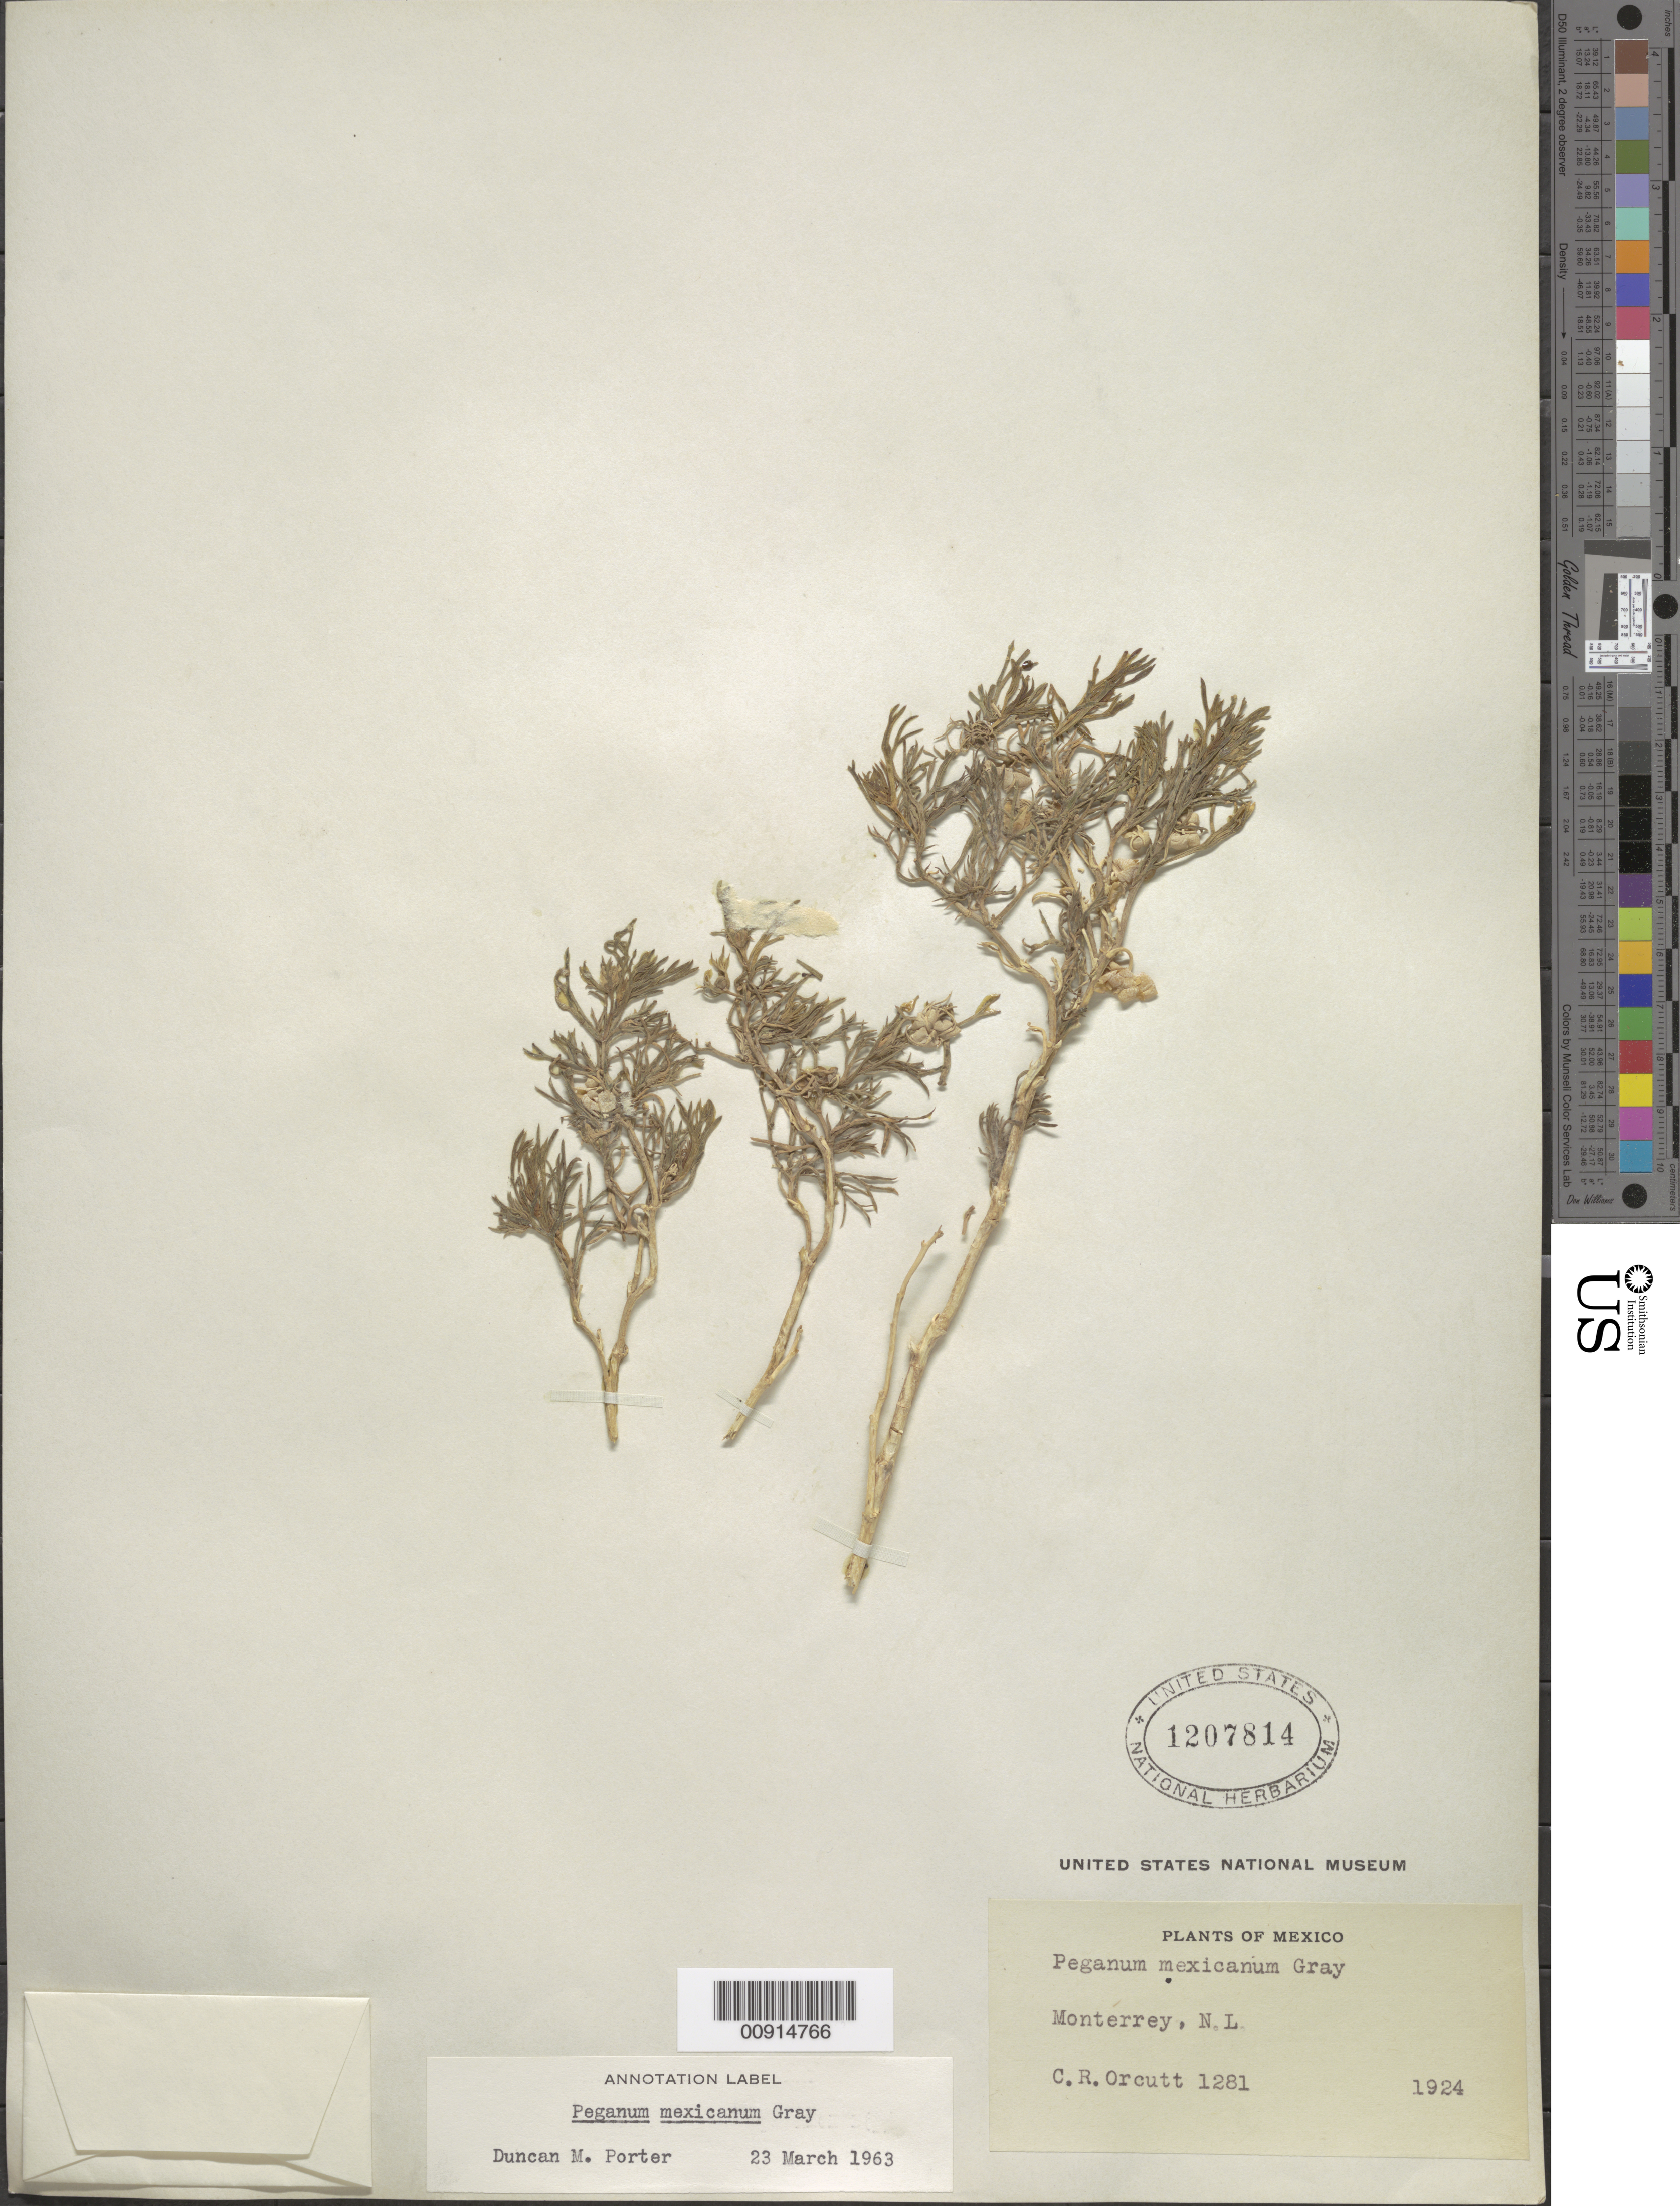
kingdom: Plantae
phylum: Tracheophyta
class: Magnoliopsida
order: Sapindales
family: Tetradiclidaceae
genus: Peganum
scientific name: Peganum mexicanum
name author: A. Gray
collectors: C. R. Orcutt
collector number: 1281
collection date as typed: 1924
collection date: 1924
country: Mexico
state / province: Nuevo León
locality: Monterrey, N.L.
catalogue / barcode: US 1207814